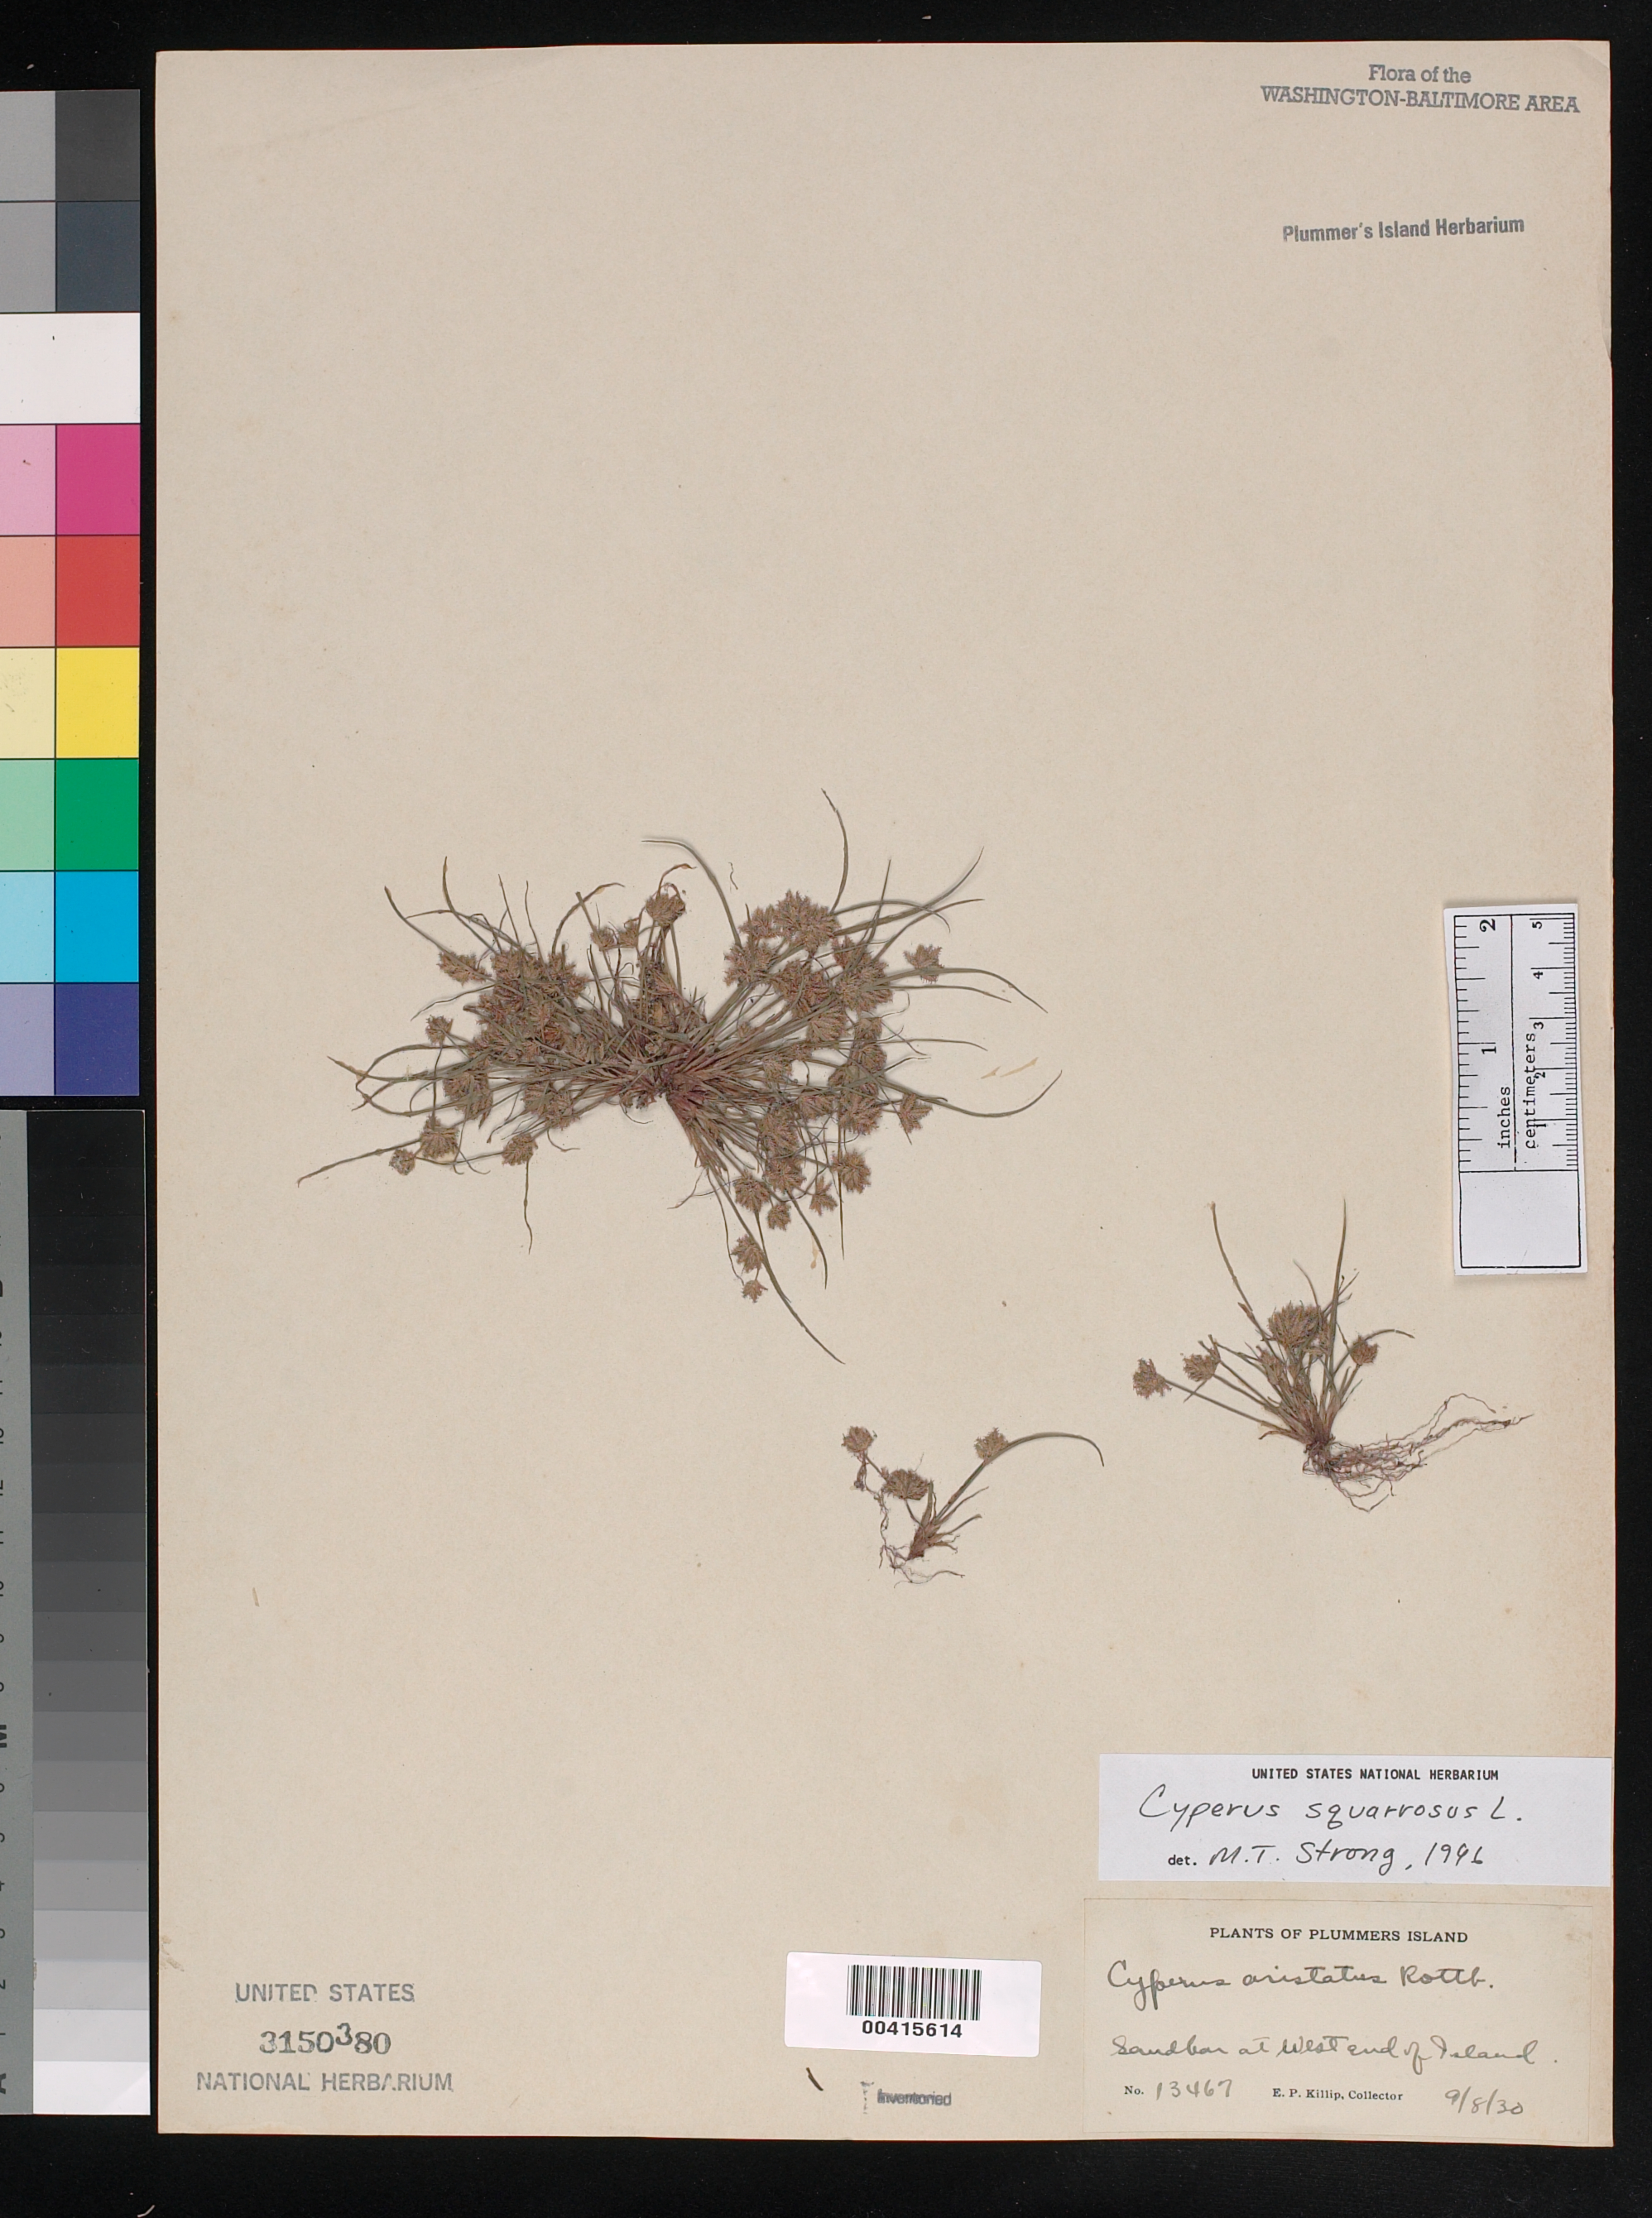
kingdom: Plantae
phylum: Tracheophyta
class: Liliopsida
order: Poales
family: Cyperaceae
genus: Cyperus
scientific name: Cyperus squarrosus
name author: L.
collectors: E. P. Killip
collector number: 13467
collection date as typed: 08 Sep 1930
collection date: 1930-09-08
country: United States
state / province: Maryland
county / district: Montgomery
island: Plummers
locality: Plummer's Island; sandbar at W. end of isle C. & O. Canal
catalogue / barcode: US 3150380